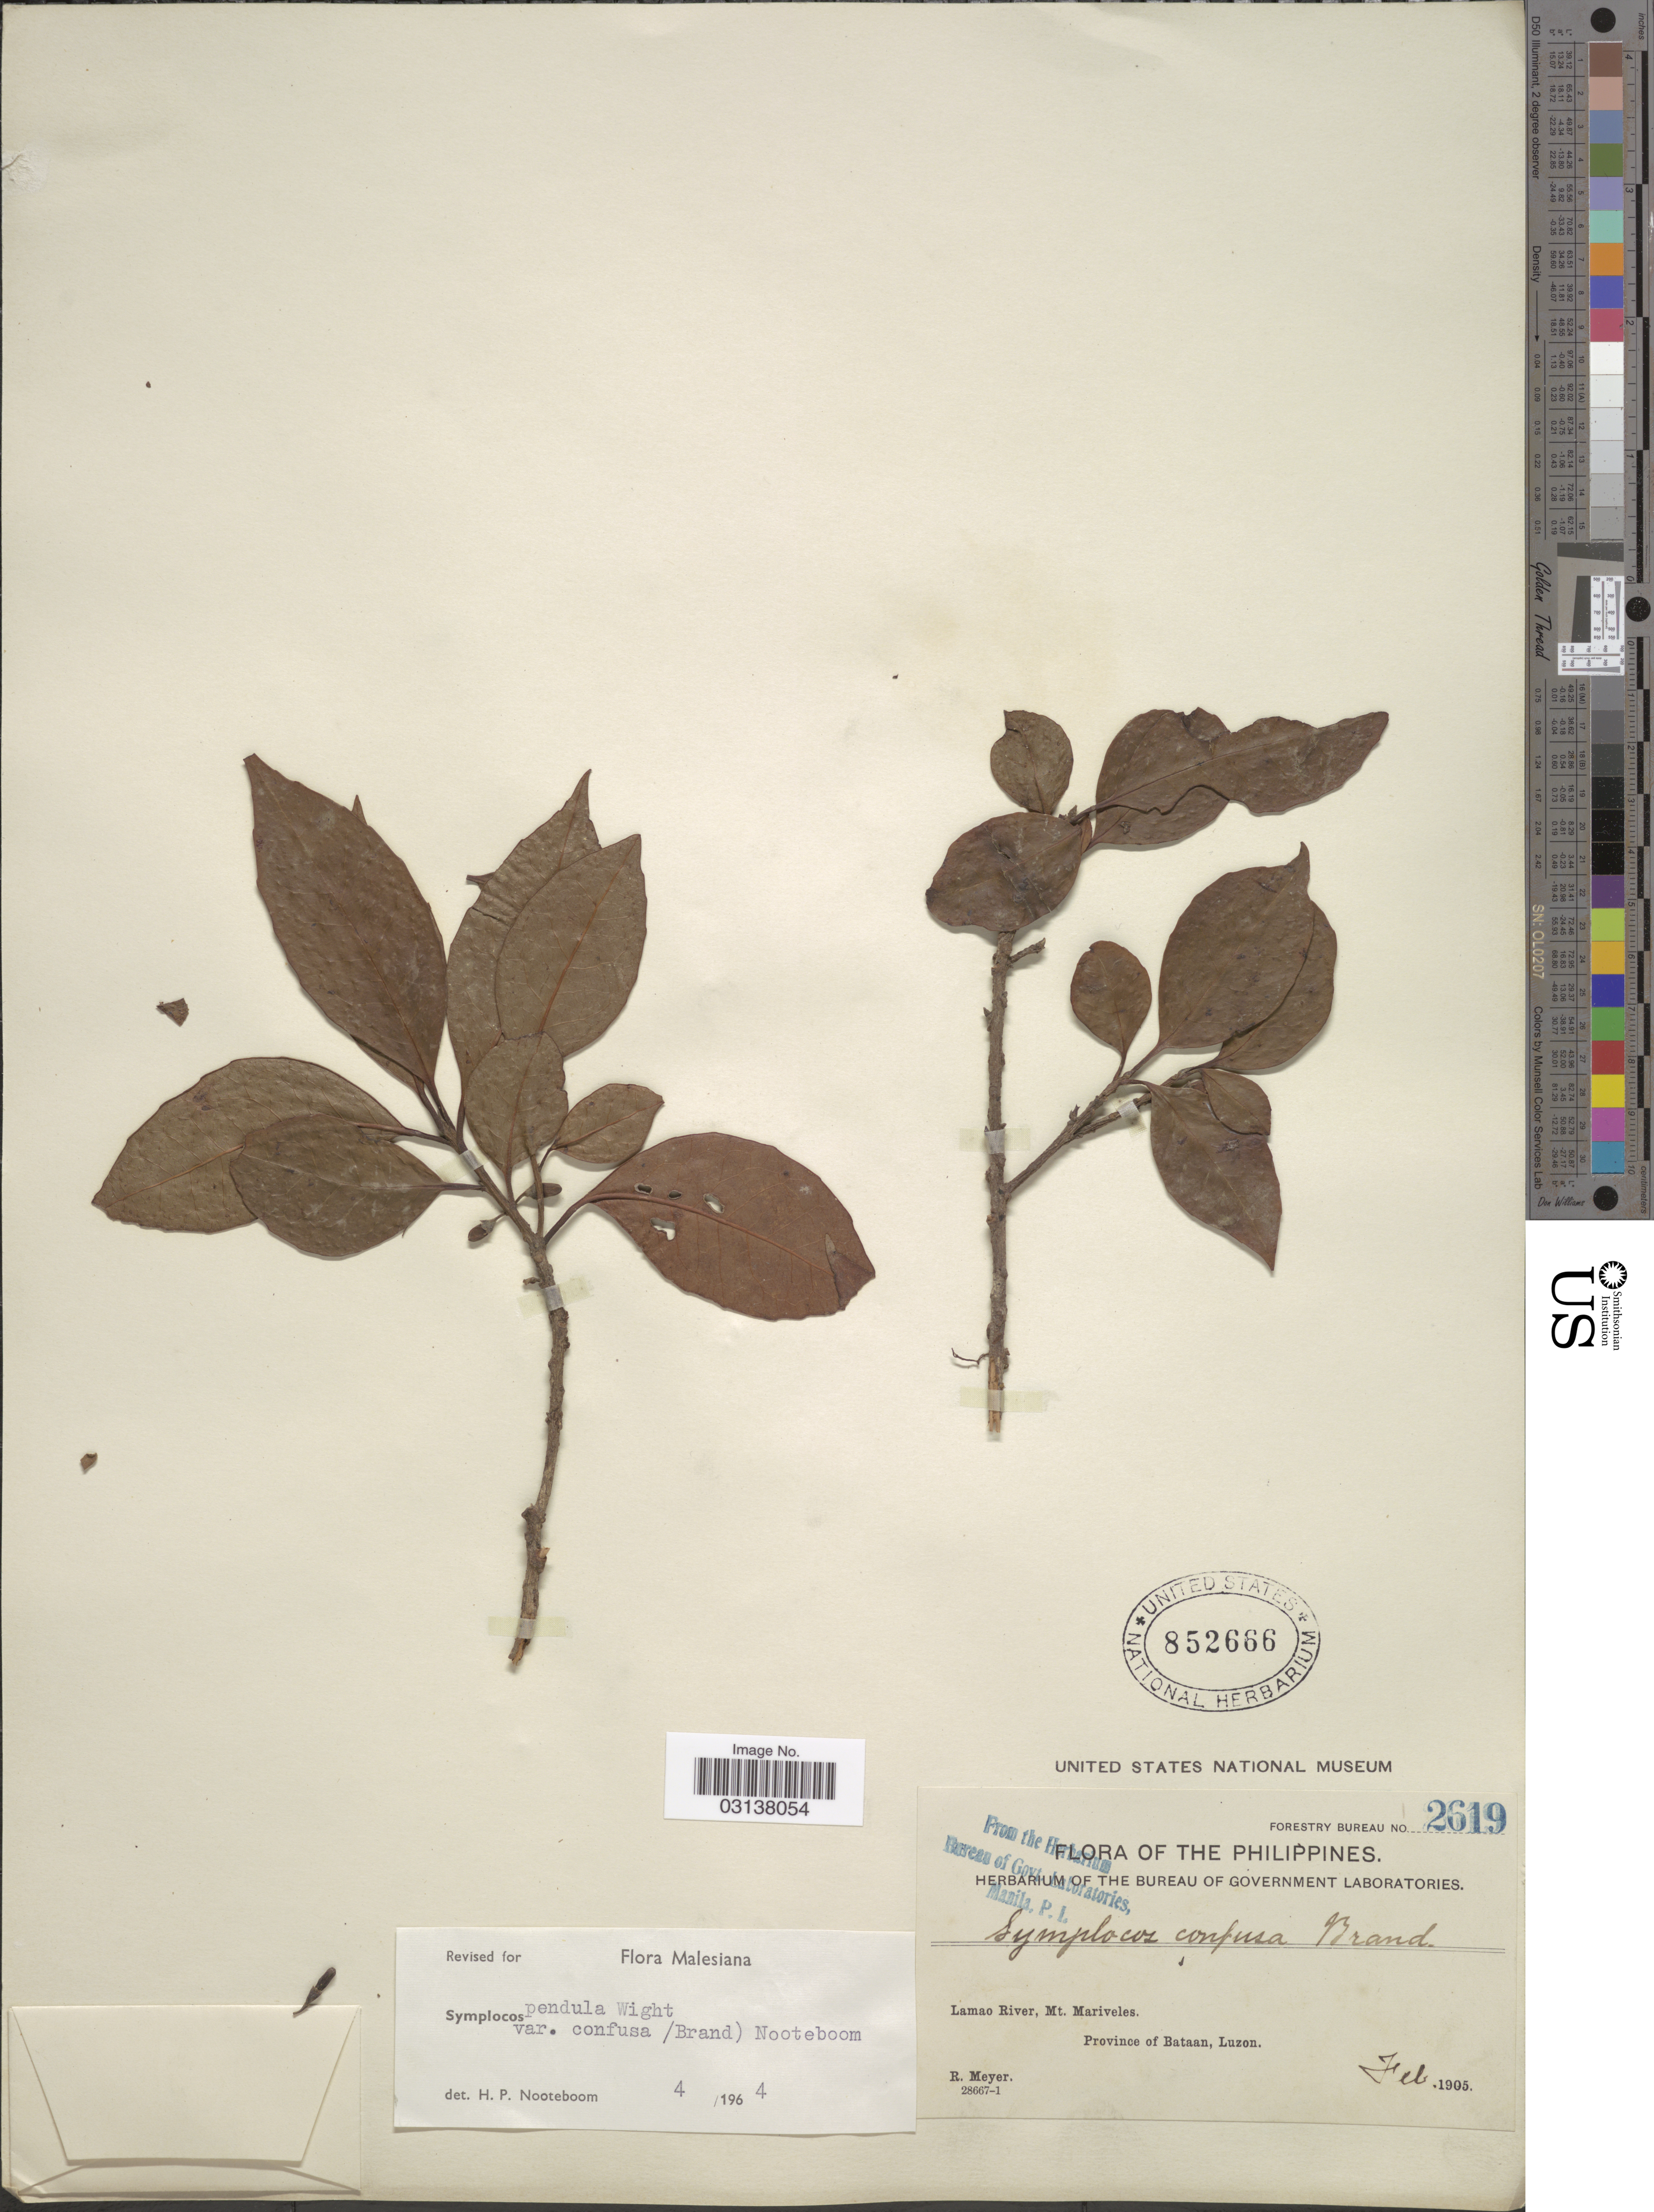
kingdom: Plantae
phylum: Tracheophyta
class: Magnoliopsida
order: Ericales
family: Symplocaceae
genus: Cordyloblaste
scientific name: Cordyloblaste pendula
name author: (Wight) Alston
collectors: R. Meyer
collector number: Forestry Bureau 2619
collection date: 1905-02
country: Philippines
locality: The Philippines. Lamao River, Mt. Mariveles. Province of Bataan, Luzon.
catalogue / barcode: US 852666